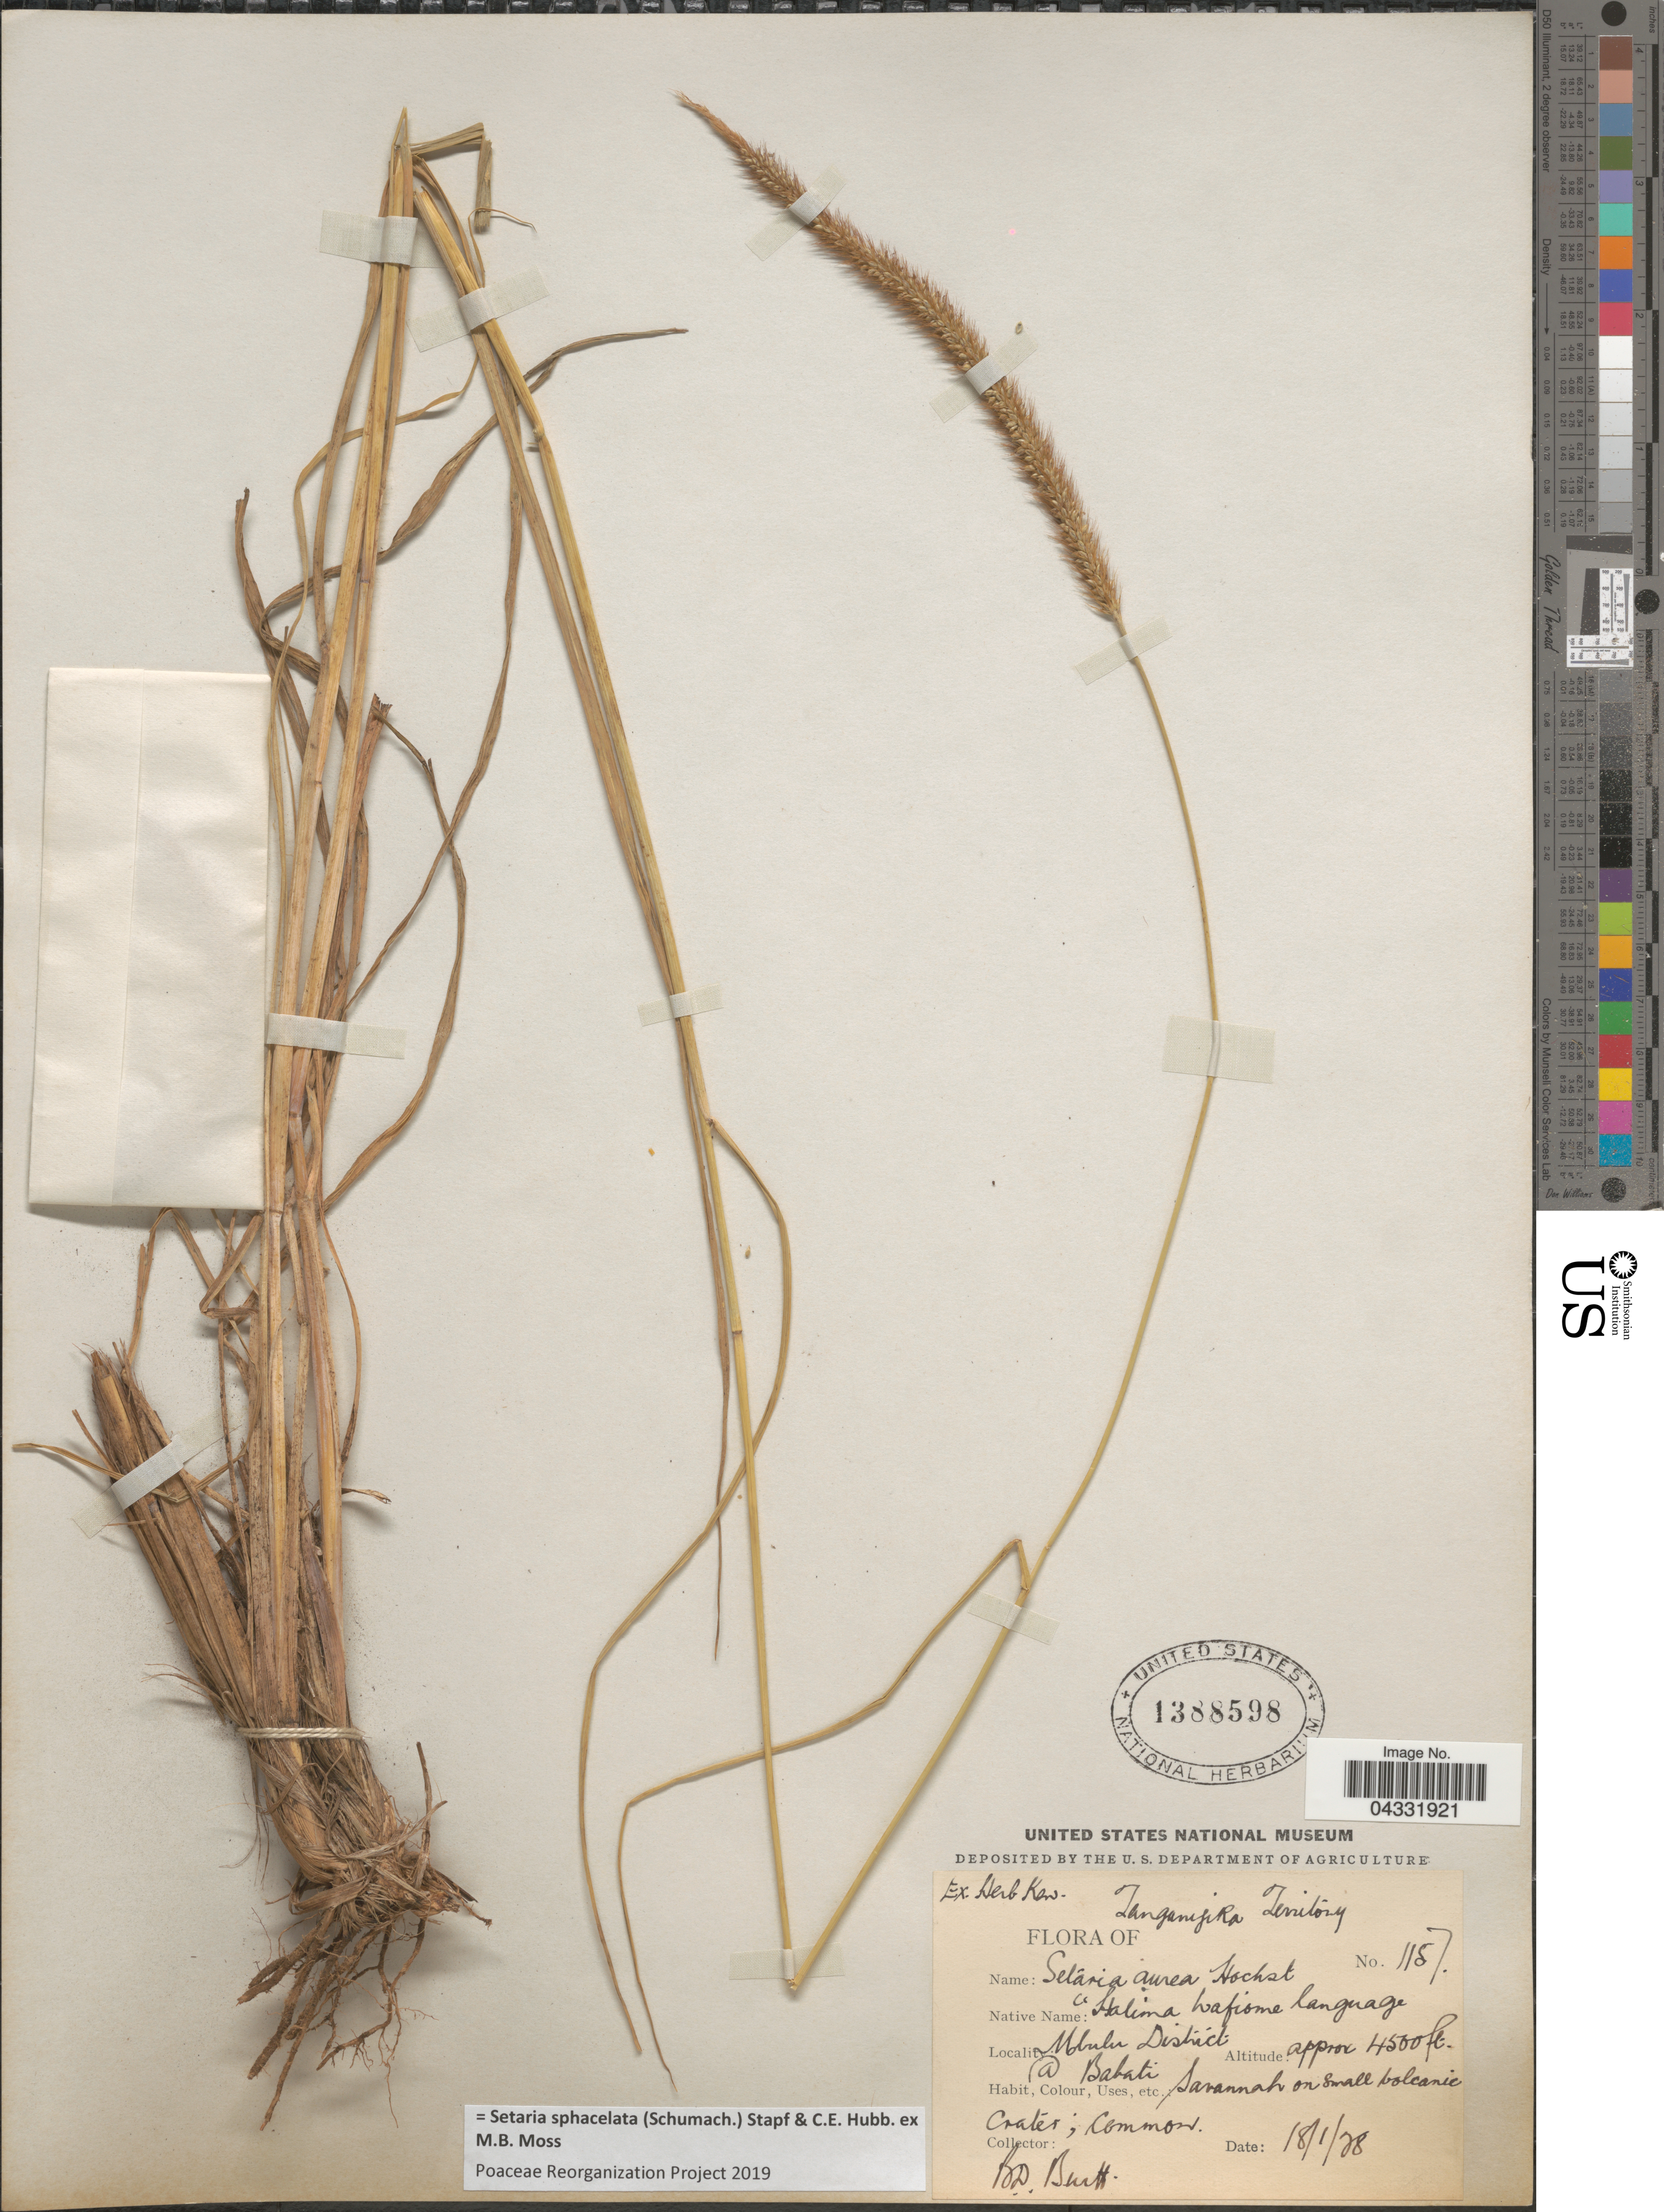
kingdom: Plantae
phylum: Tracheophyta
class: Liliopsida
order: Poales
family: Poaceae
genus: Setaria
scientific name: Setaria sphacelata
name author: (Schumach.) Stapf & Hubb. ex Moss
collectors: B. D. Burtt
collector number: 1157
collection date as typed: Transcribed d/m/y: 18/1/28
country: Tanzania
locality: Tanganjika Territory. Mbulu District @ Babati.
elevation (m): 1372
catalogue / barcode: US 1388598